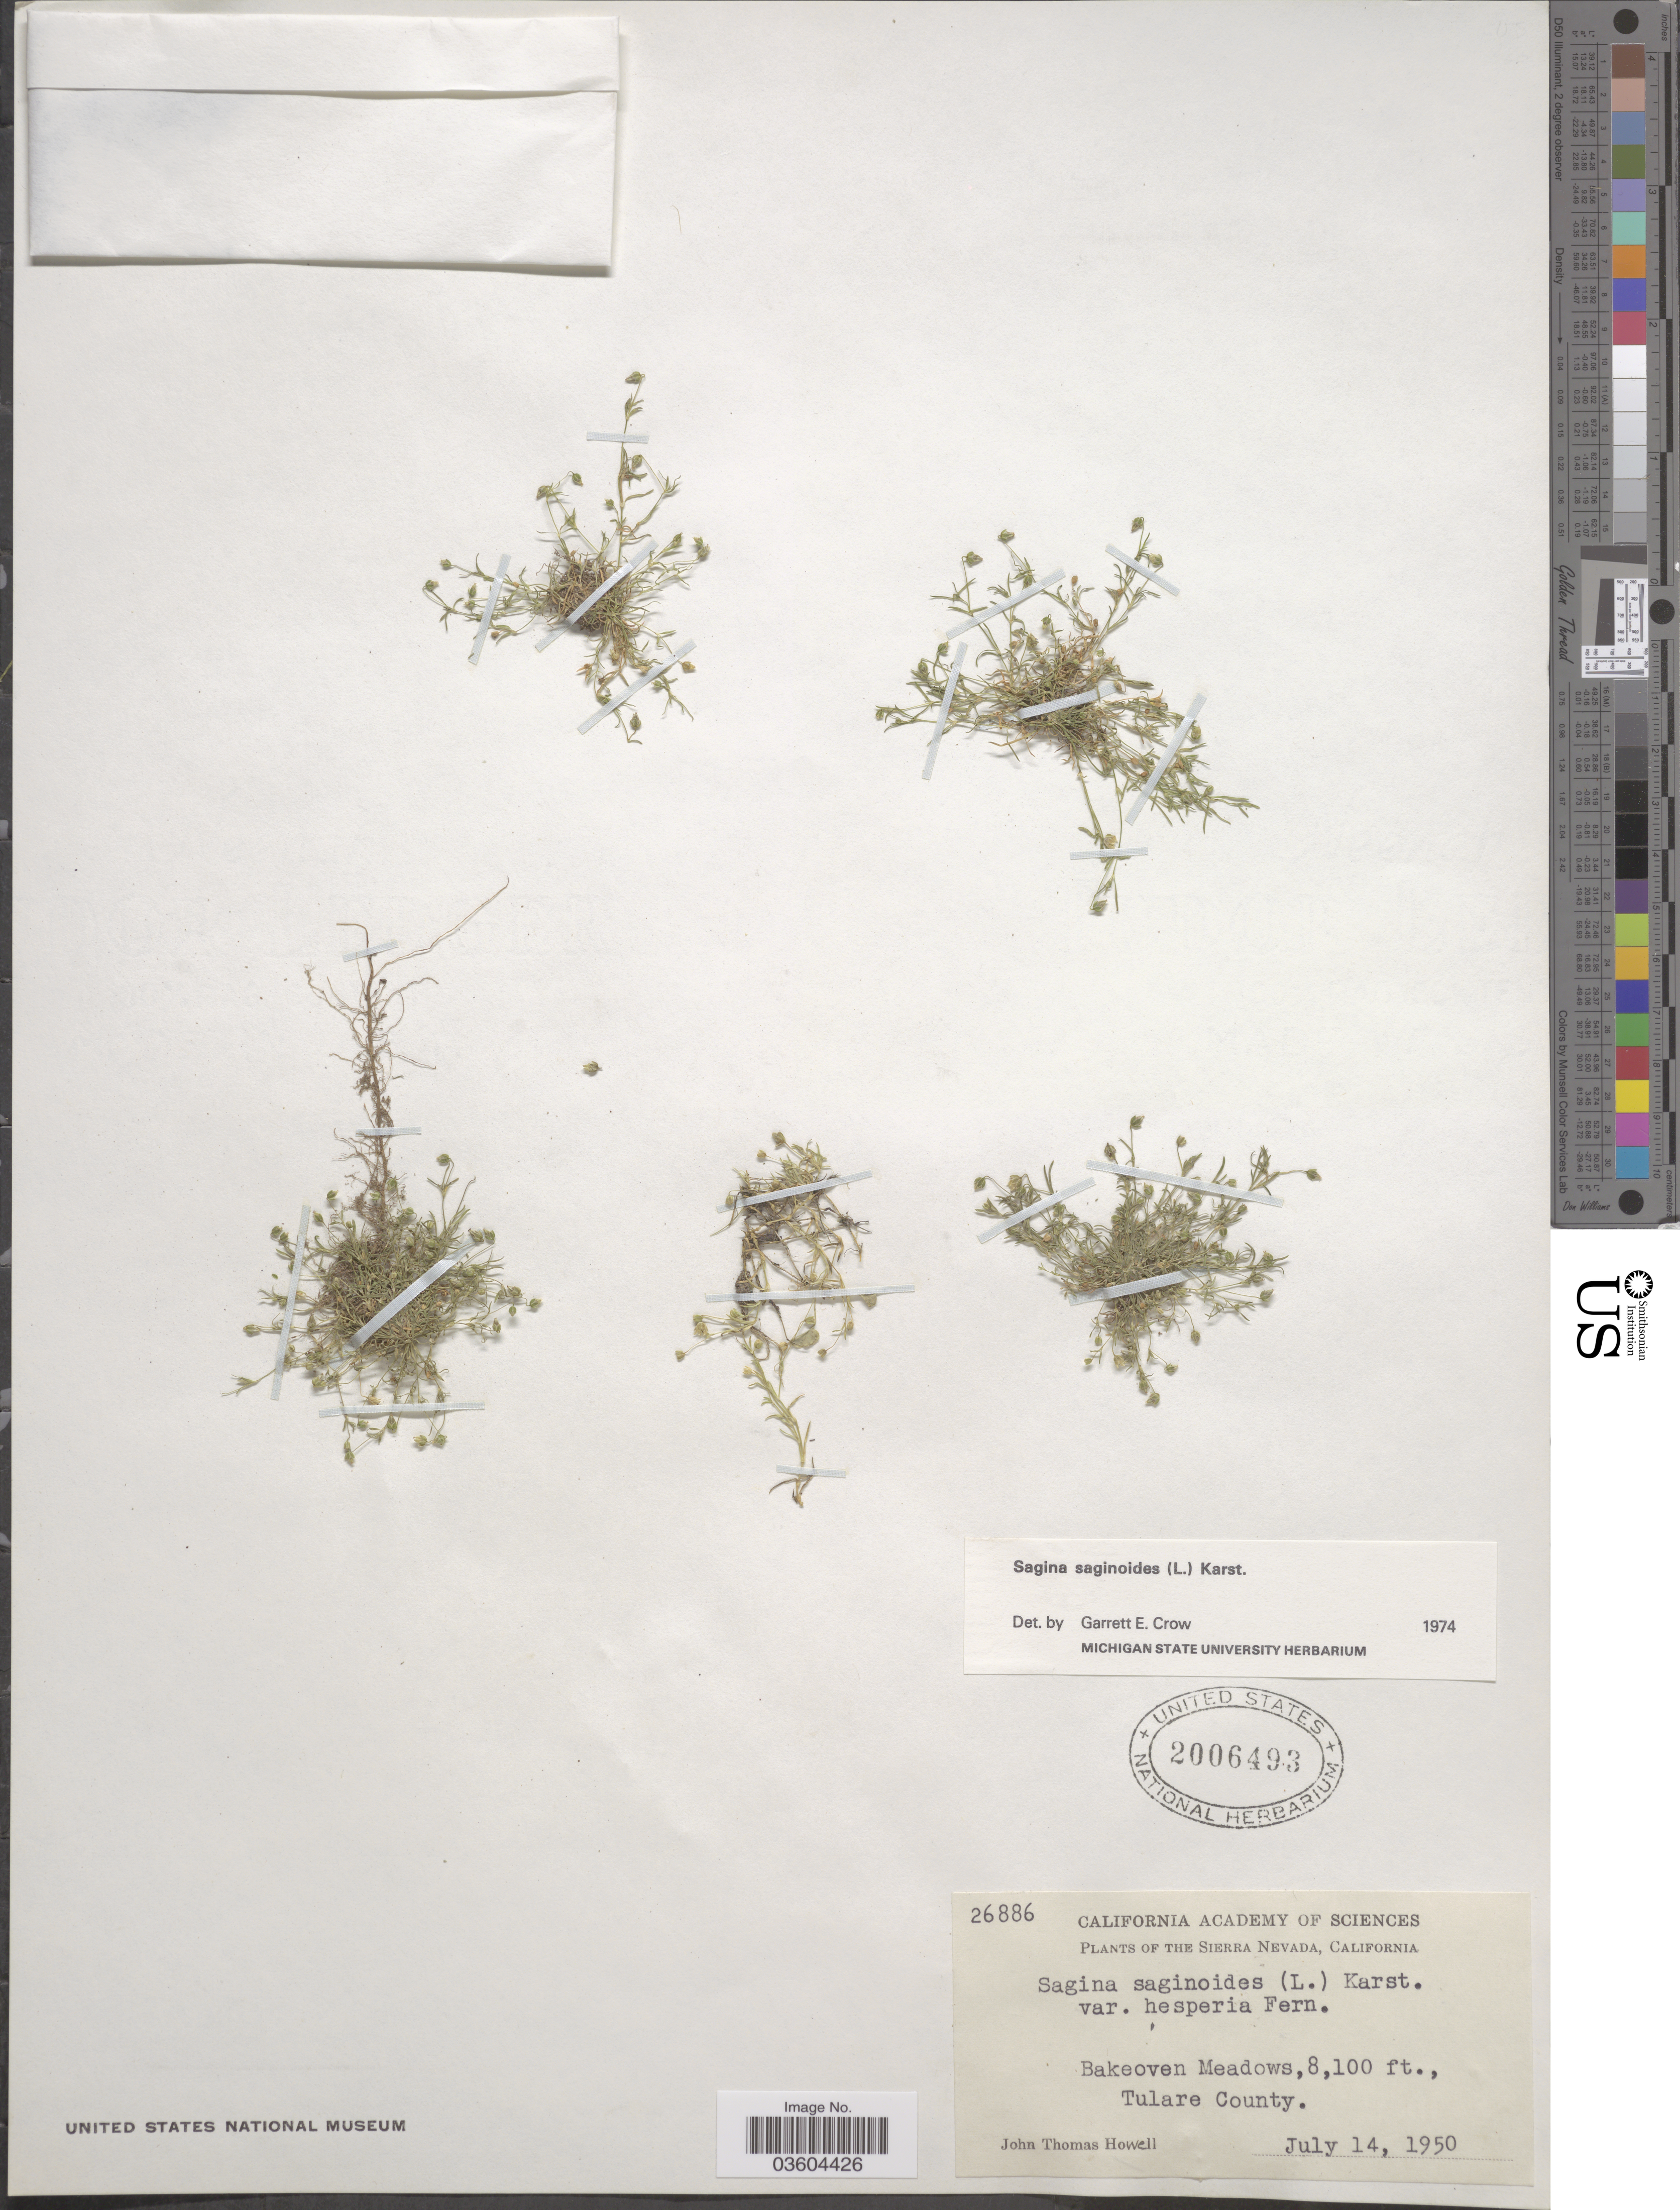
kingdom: Plantae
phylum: Tracheophyta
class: Magnoliopsida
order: Caryophyllales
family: Caryophyllaceae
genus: Sagina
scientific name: Sagina saginoides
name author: (L.) H. Karst.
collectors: J. T. Howell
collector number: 26886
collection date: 1950-07-14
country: United States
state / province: California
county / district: Tulare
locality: The Sierra Nevada. Bakeoven Meadows. Tulare County.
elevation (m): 2469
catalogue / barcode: US 2006493